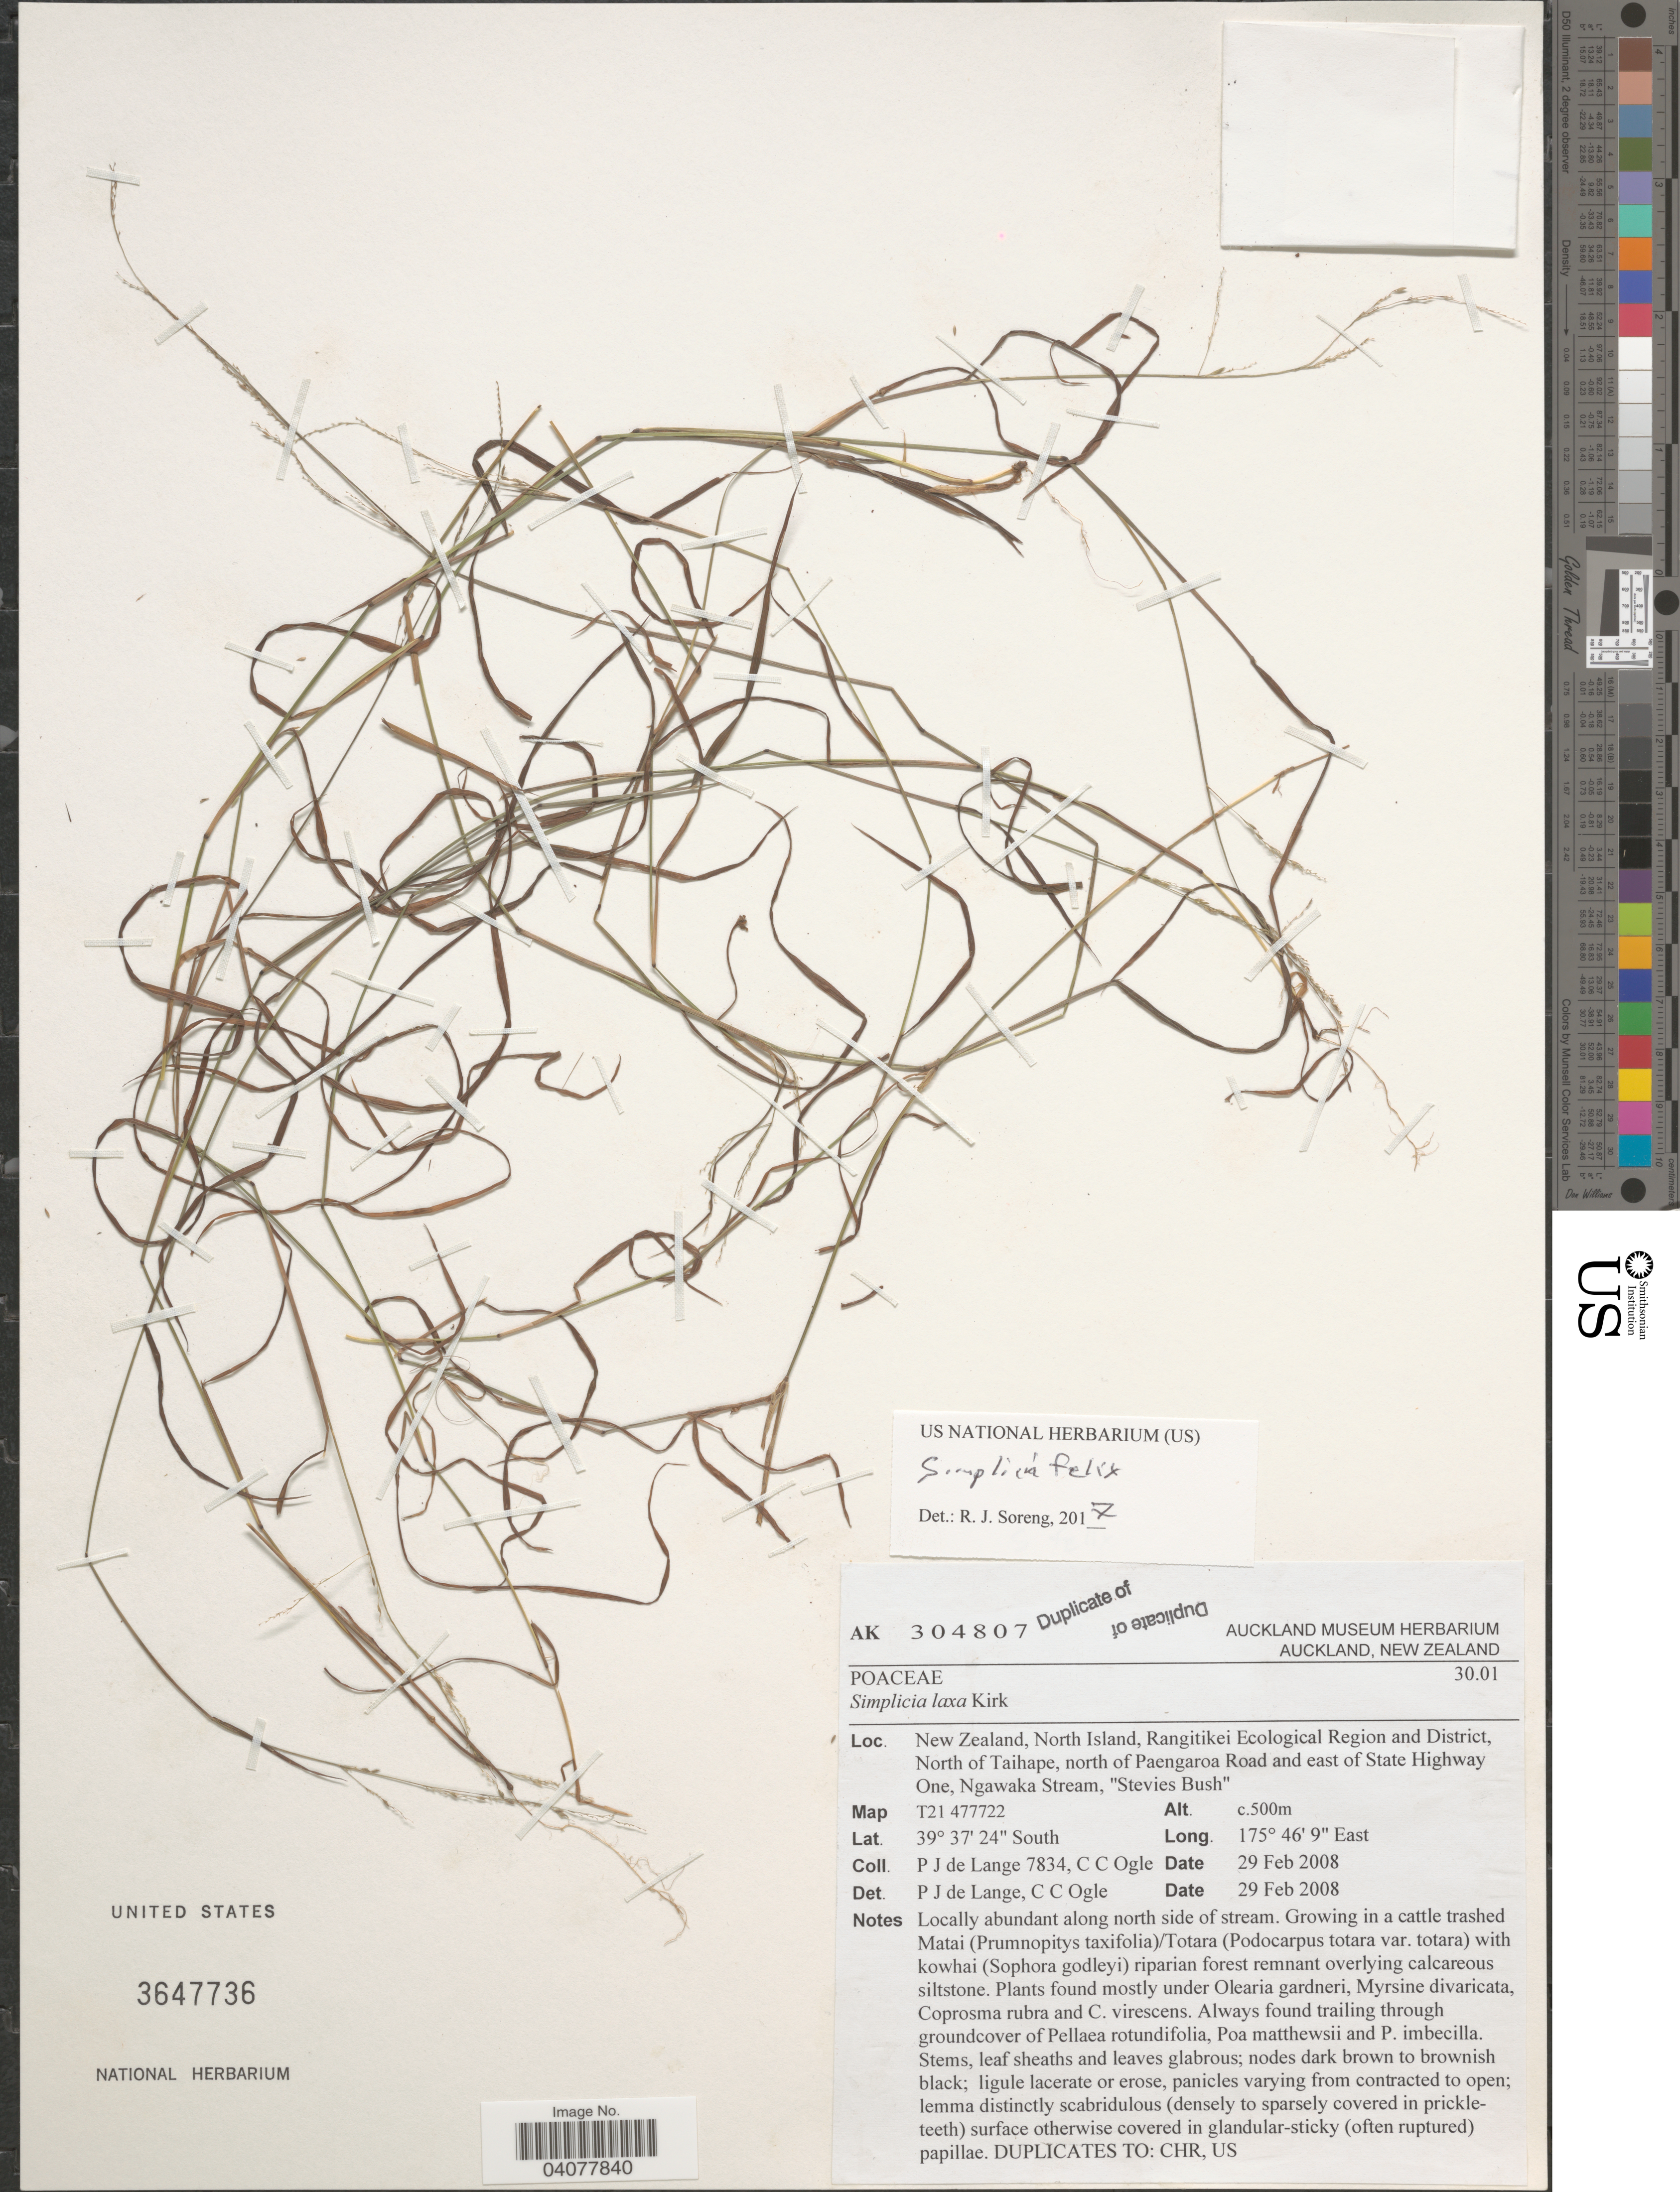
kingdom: Plantae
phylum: Tracheophyta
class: Liliopsida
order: Poales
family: Poaceae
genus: Simplicia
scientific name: Simplicia felix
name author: de Lange et al.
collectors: P. J. Lange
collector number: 7834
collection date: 2008-02-29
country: New Zealand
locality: North Island, Rangitikei Ecological Region and District, North of Taihape, north of Paengaroa Road and east of State Highway One, Ngawaka Stream, "Stevies Bush". Map T21 477722. Locally abundant along north side of stream.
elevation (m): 500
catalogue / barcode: US 3647736